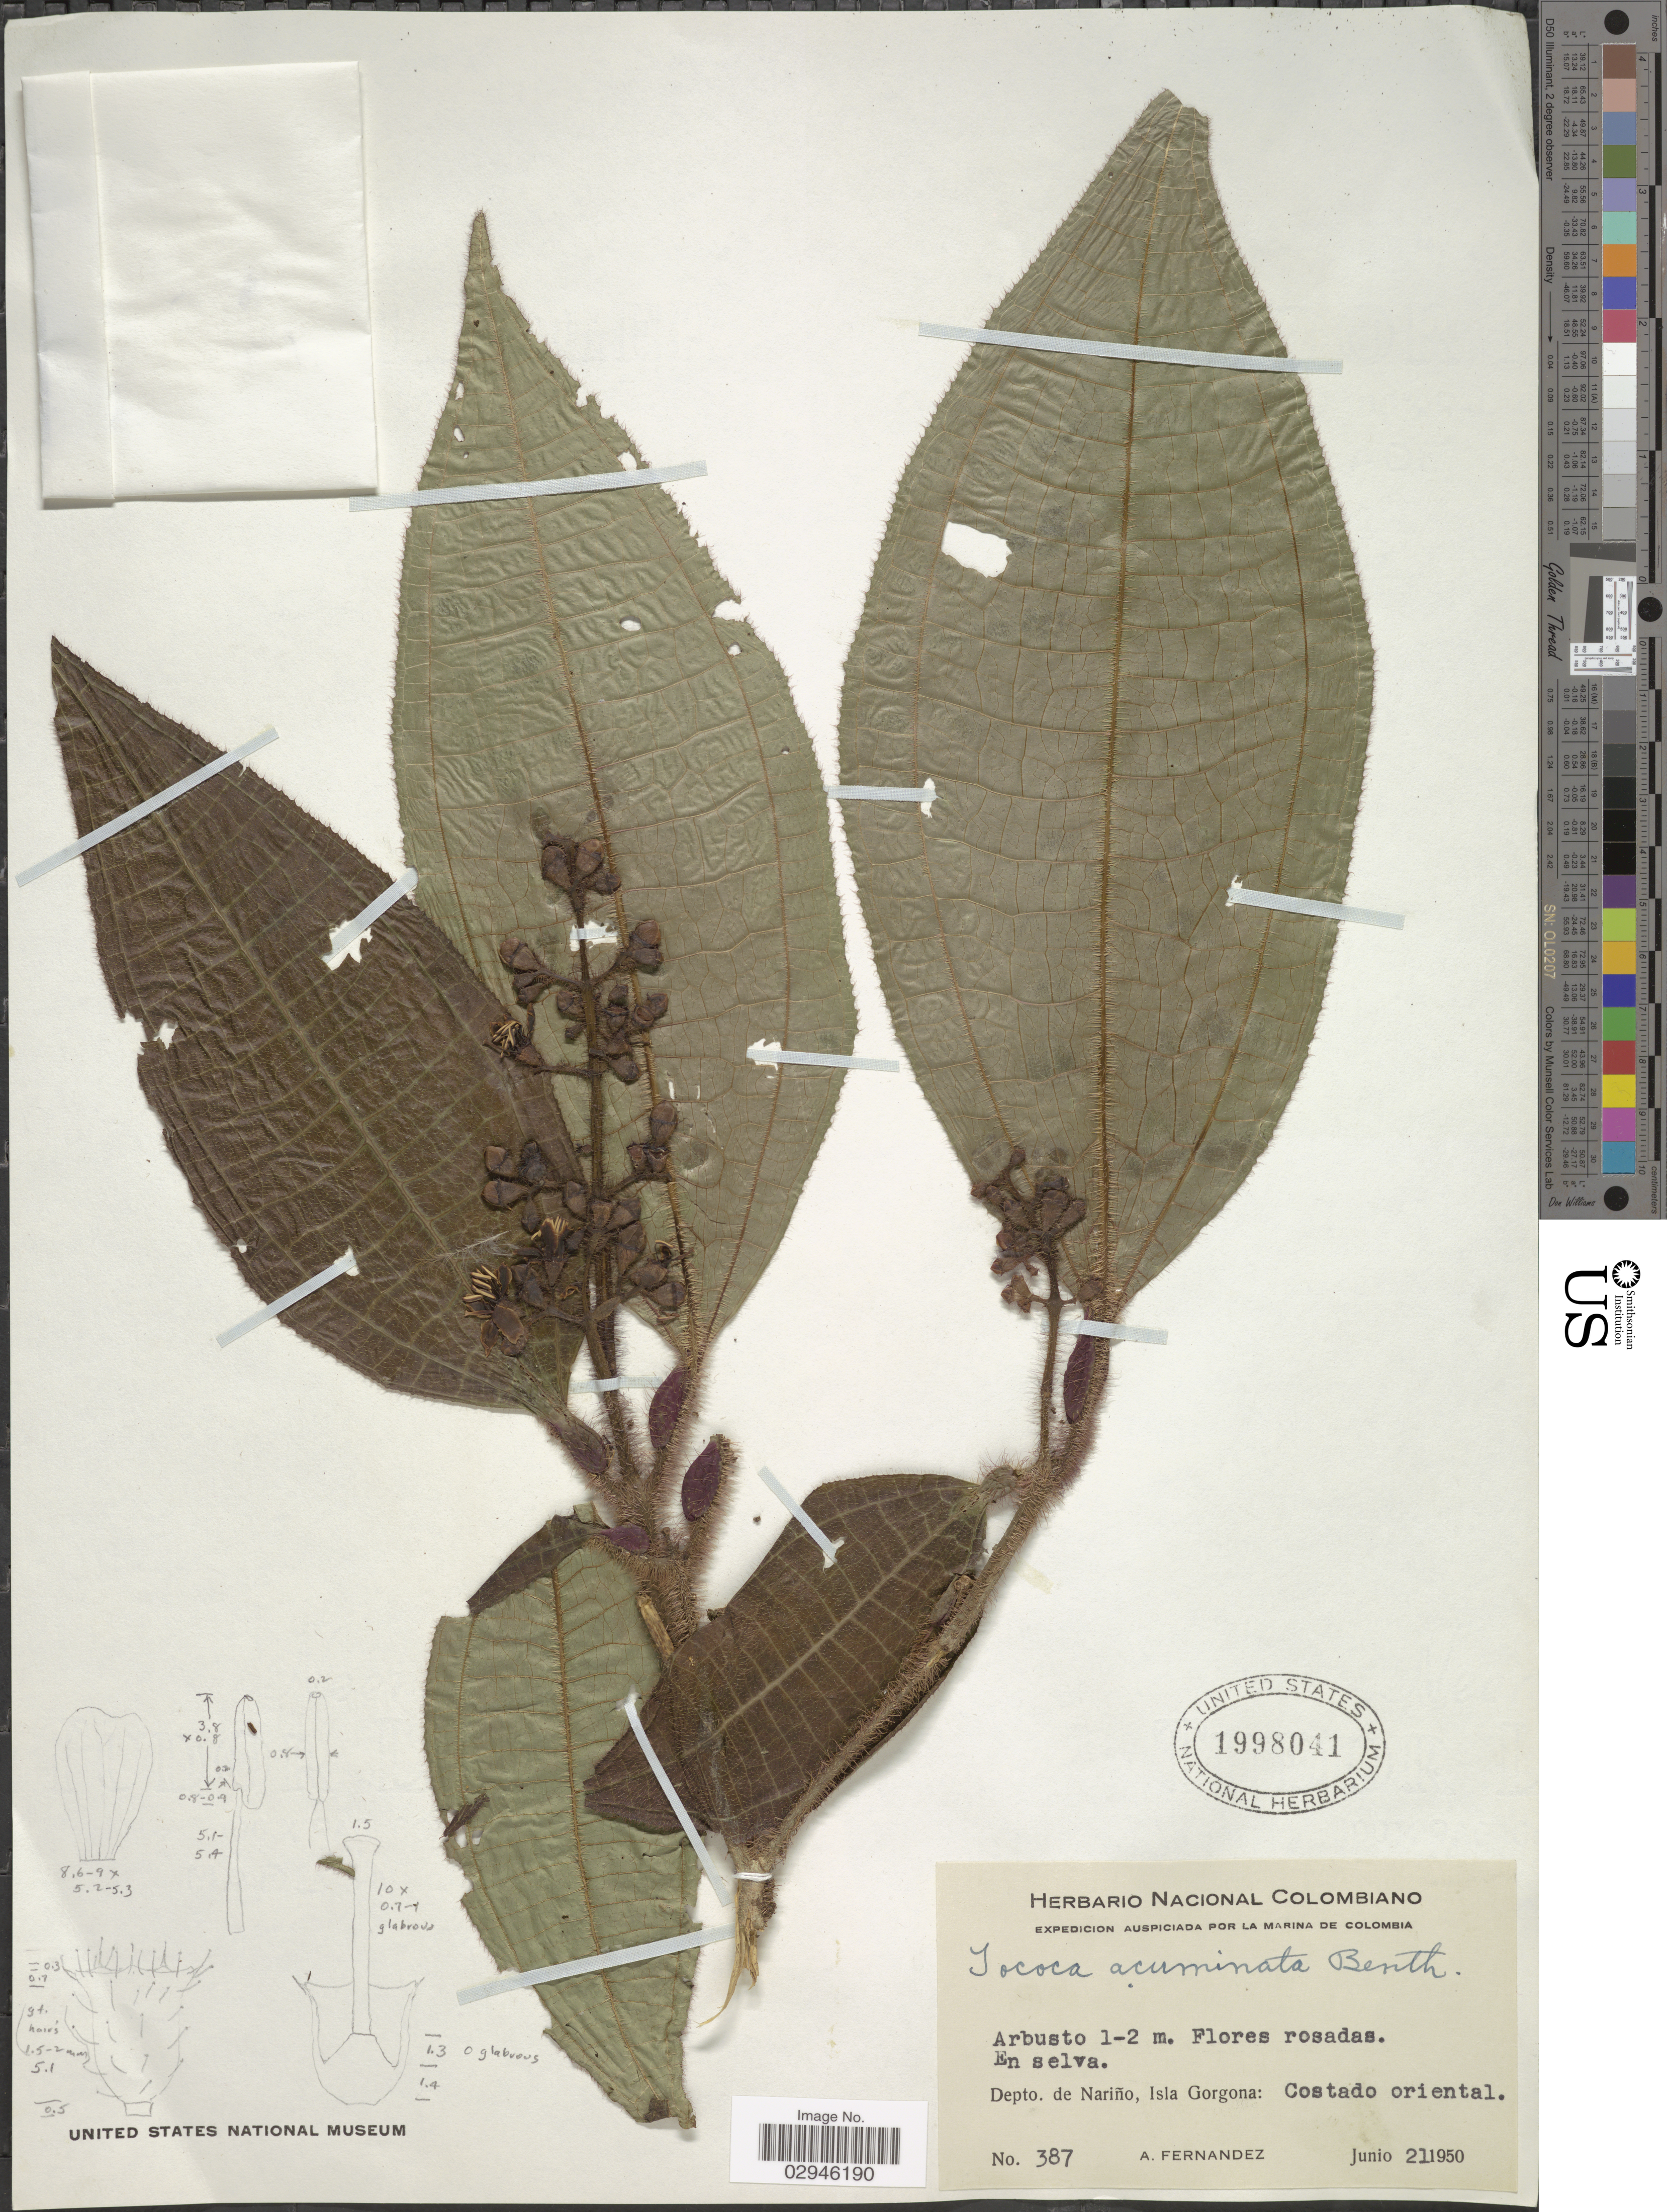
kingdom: Plantae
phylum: Tracheophyta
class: Magnoliopsida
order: Myrtales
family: Melastomataceae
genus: Tococa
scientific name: Tococa acuminata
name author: Benth.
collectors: A. Fernandez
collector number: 387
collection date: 1950-06-21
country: Colombia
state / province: Nariño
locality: Depto. de Nariño, Isla Gorgona: Costado oriental.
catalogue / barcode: US 1998041